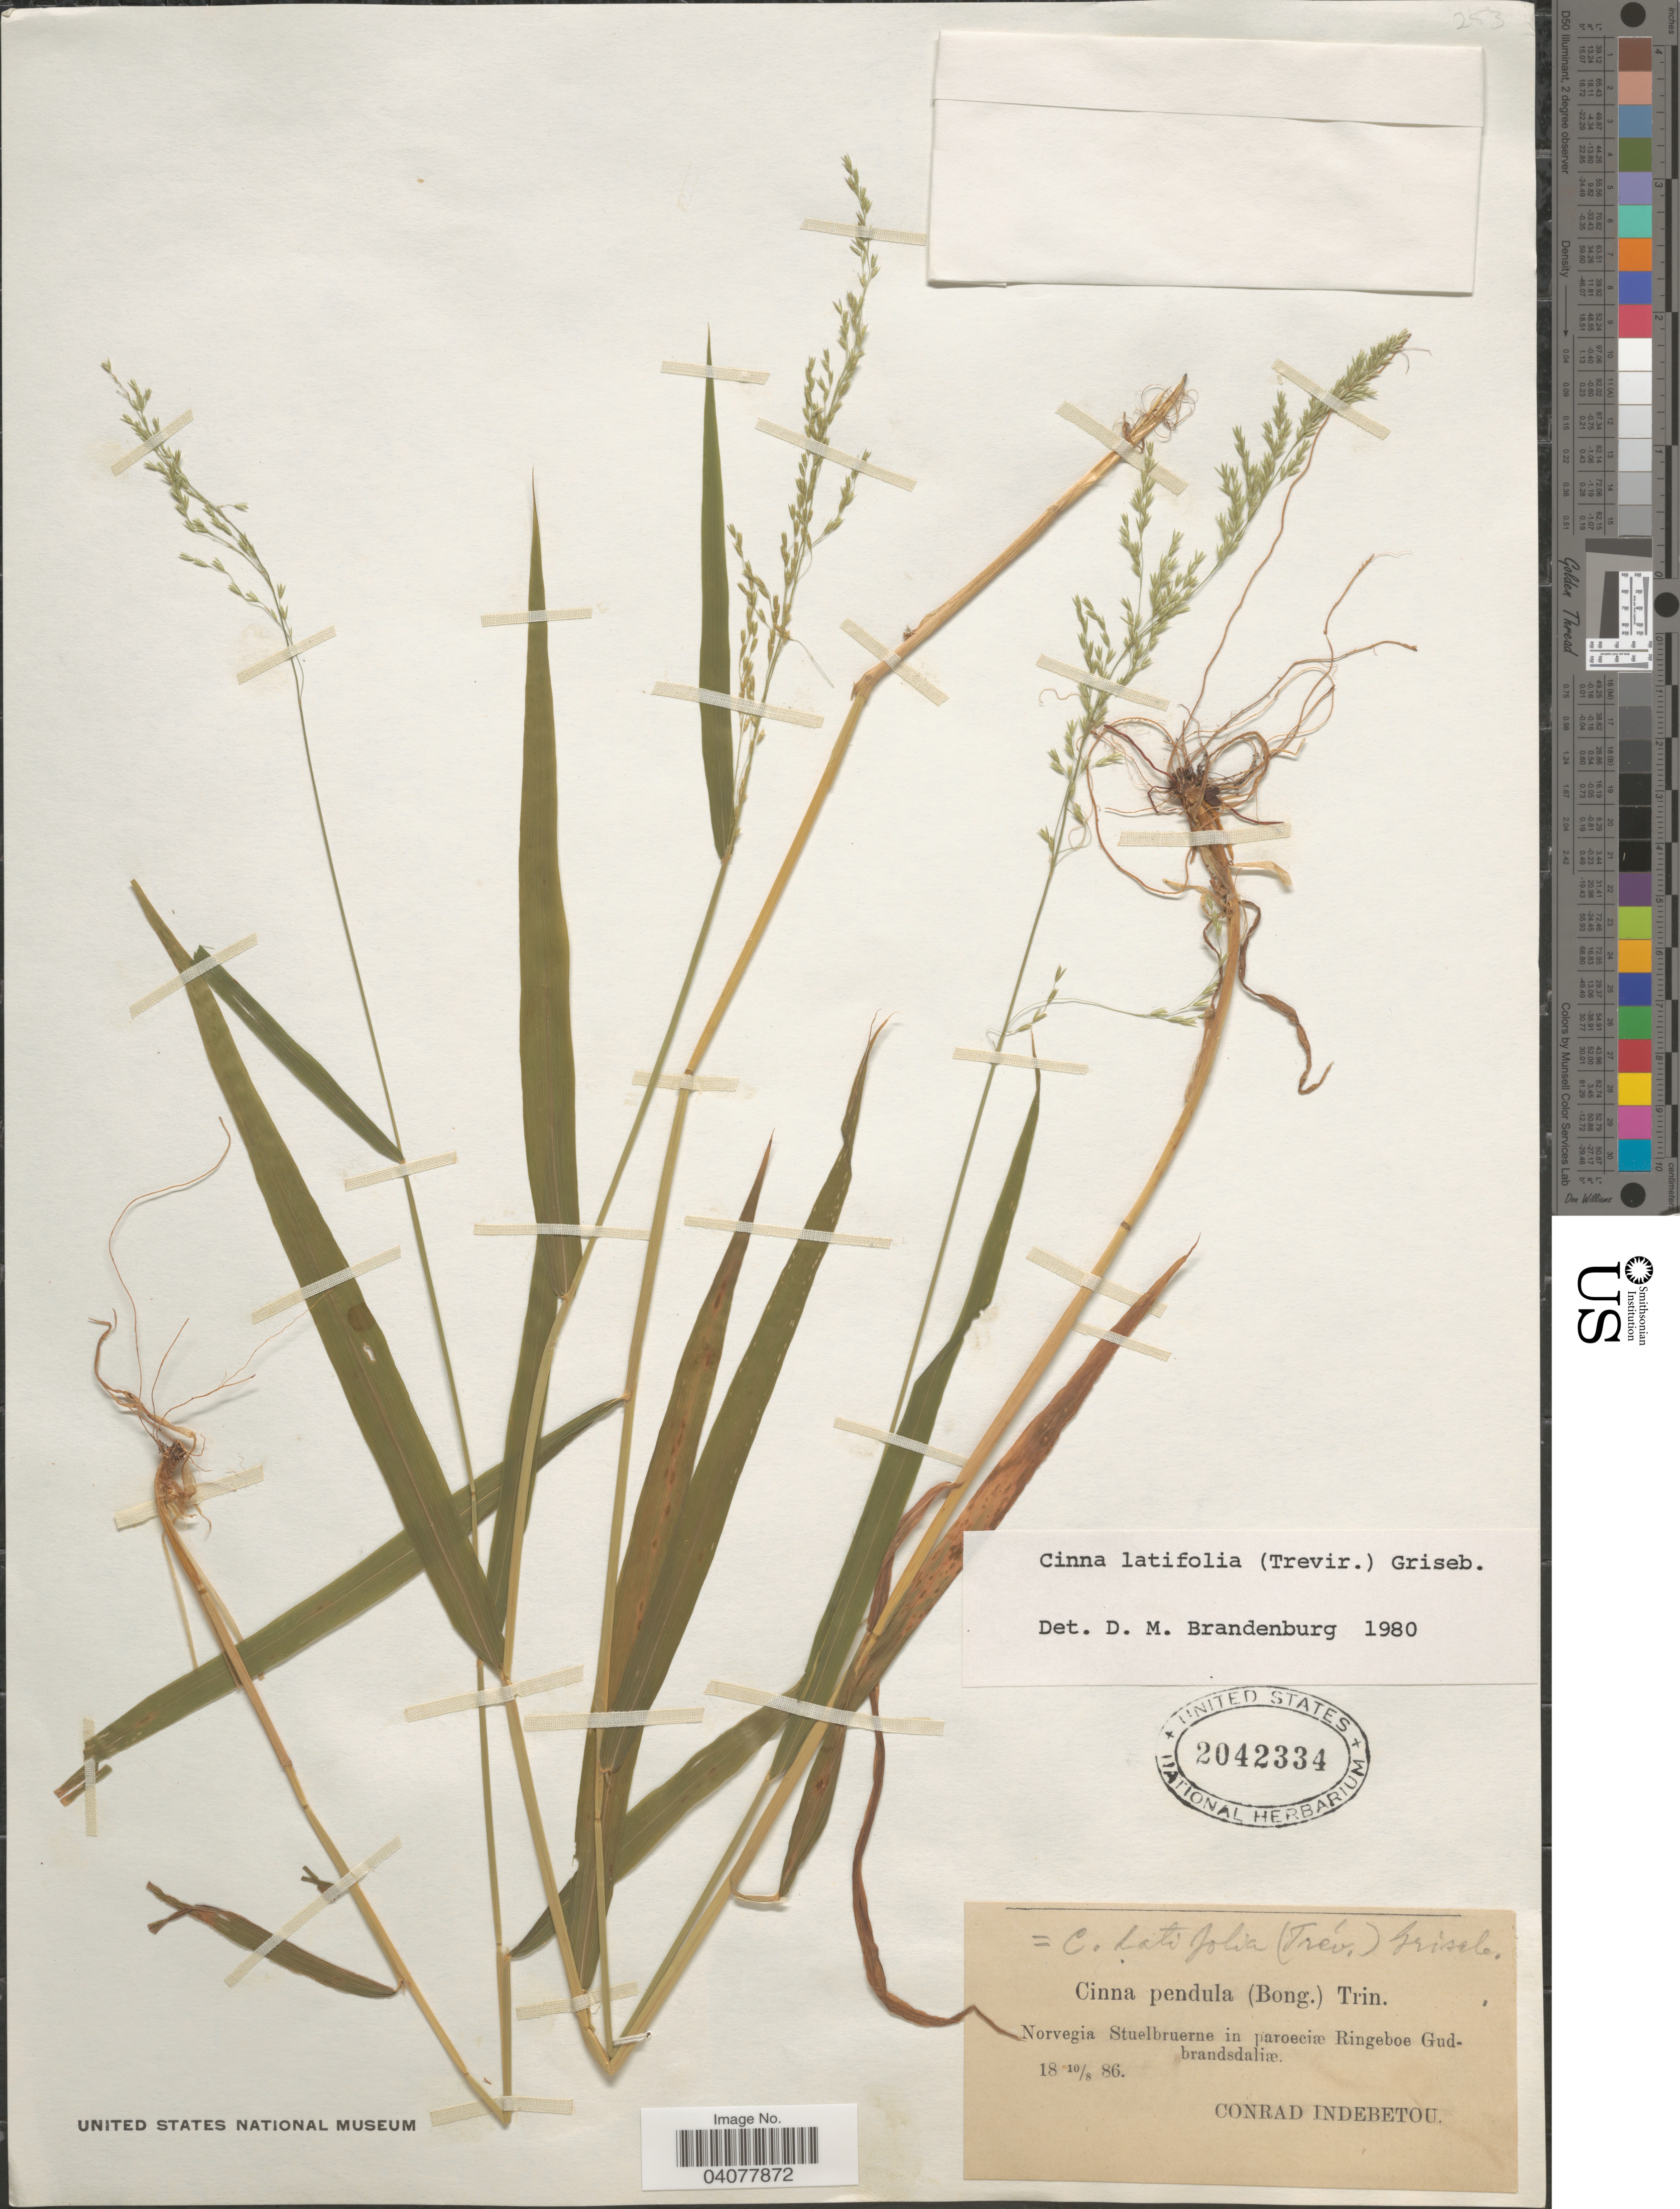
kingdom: Plantae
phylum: Tracheophyta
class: Liliopsida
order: Poales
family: Poaceae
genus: Cinna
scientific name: Cinna latifolia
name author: (Trevir. ex Goeppert) Griseb.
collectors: C. Indebetou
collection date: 1886-08-10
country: Norway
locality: Norvegia Stuelbruerne in paroeciæ Ringeboe Gudbrandsdaliæ.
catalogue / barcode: US 2042334